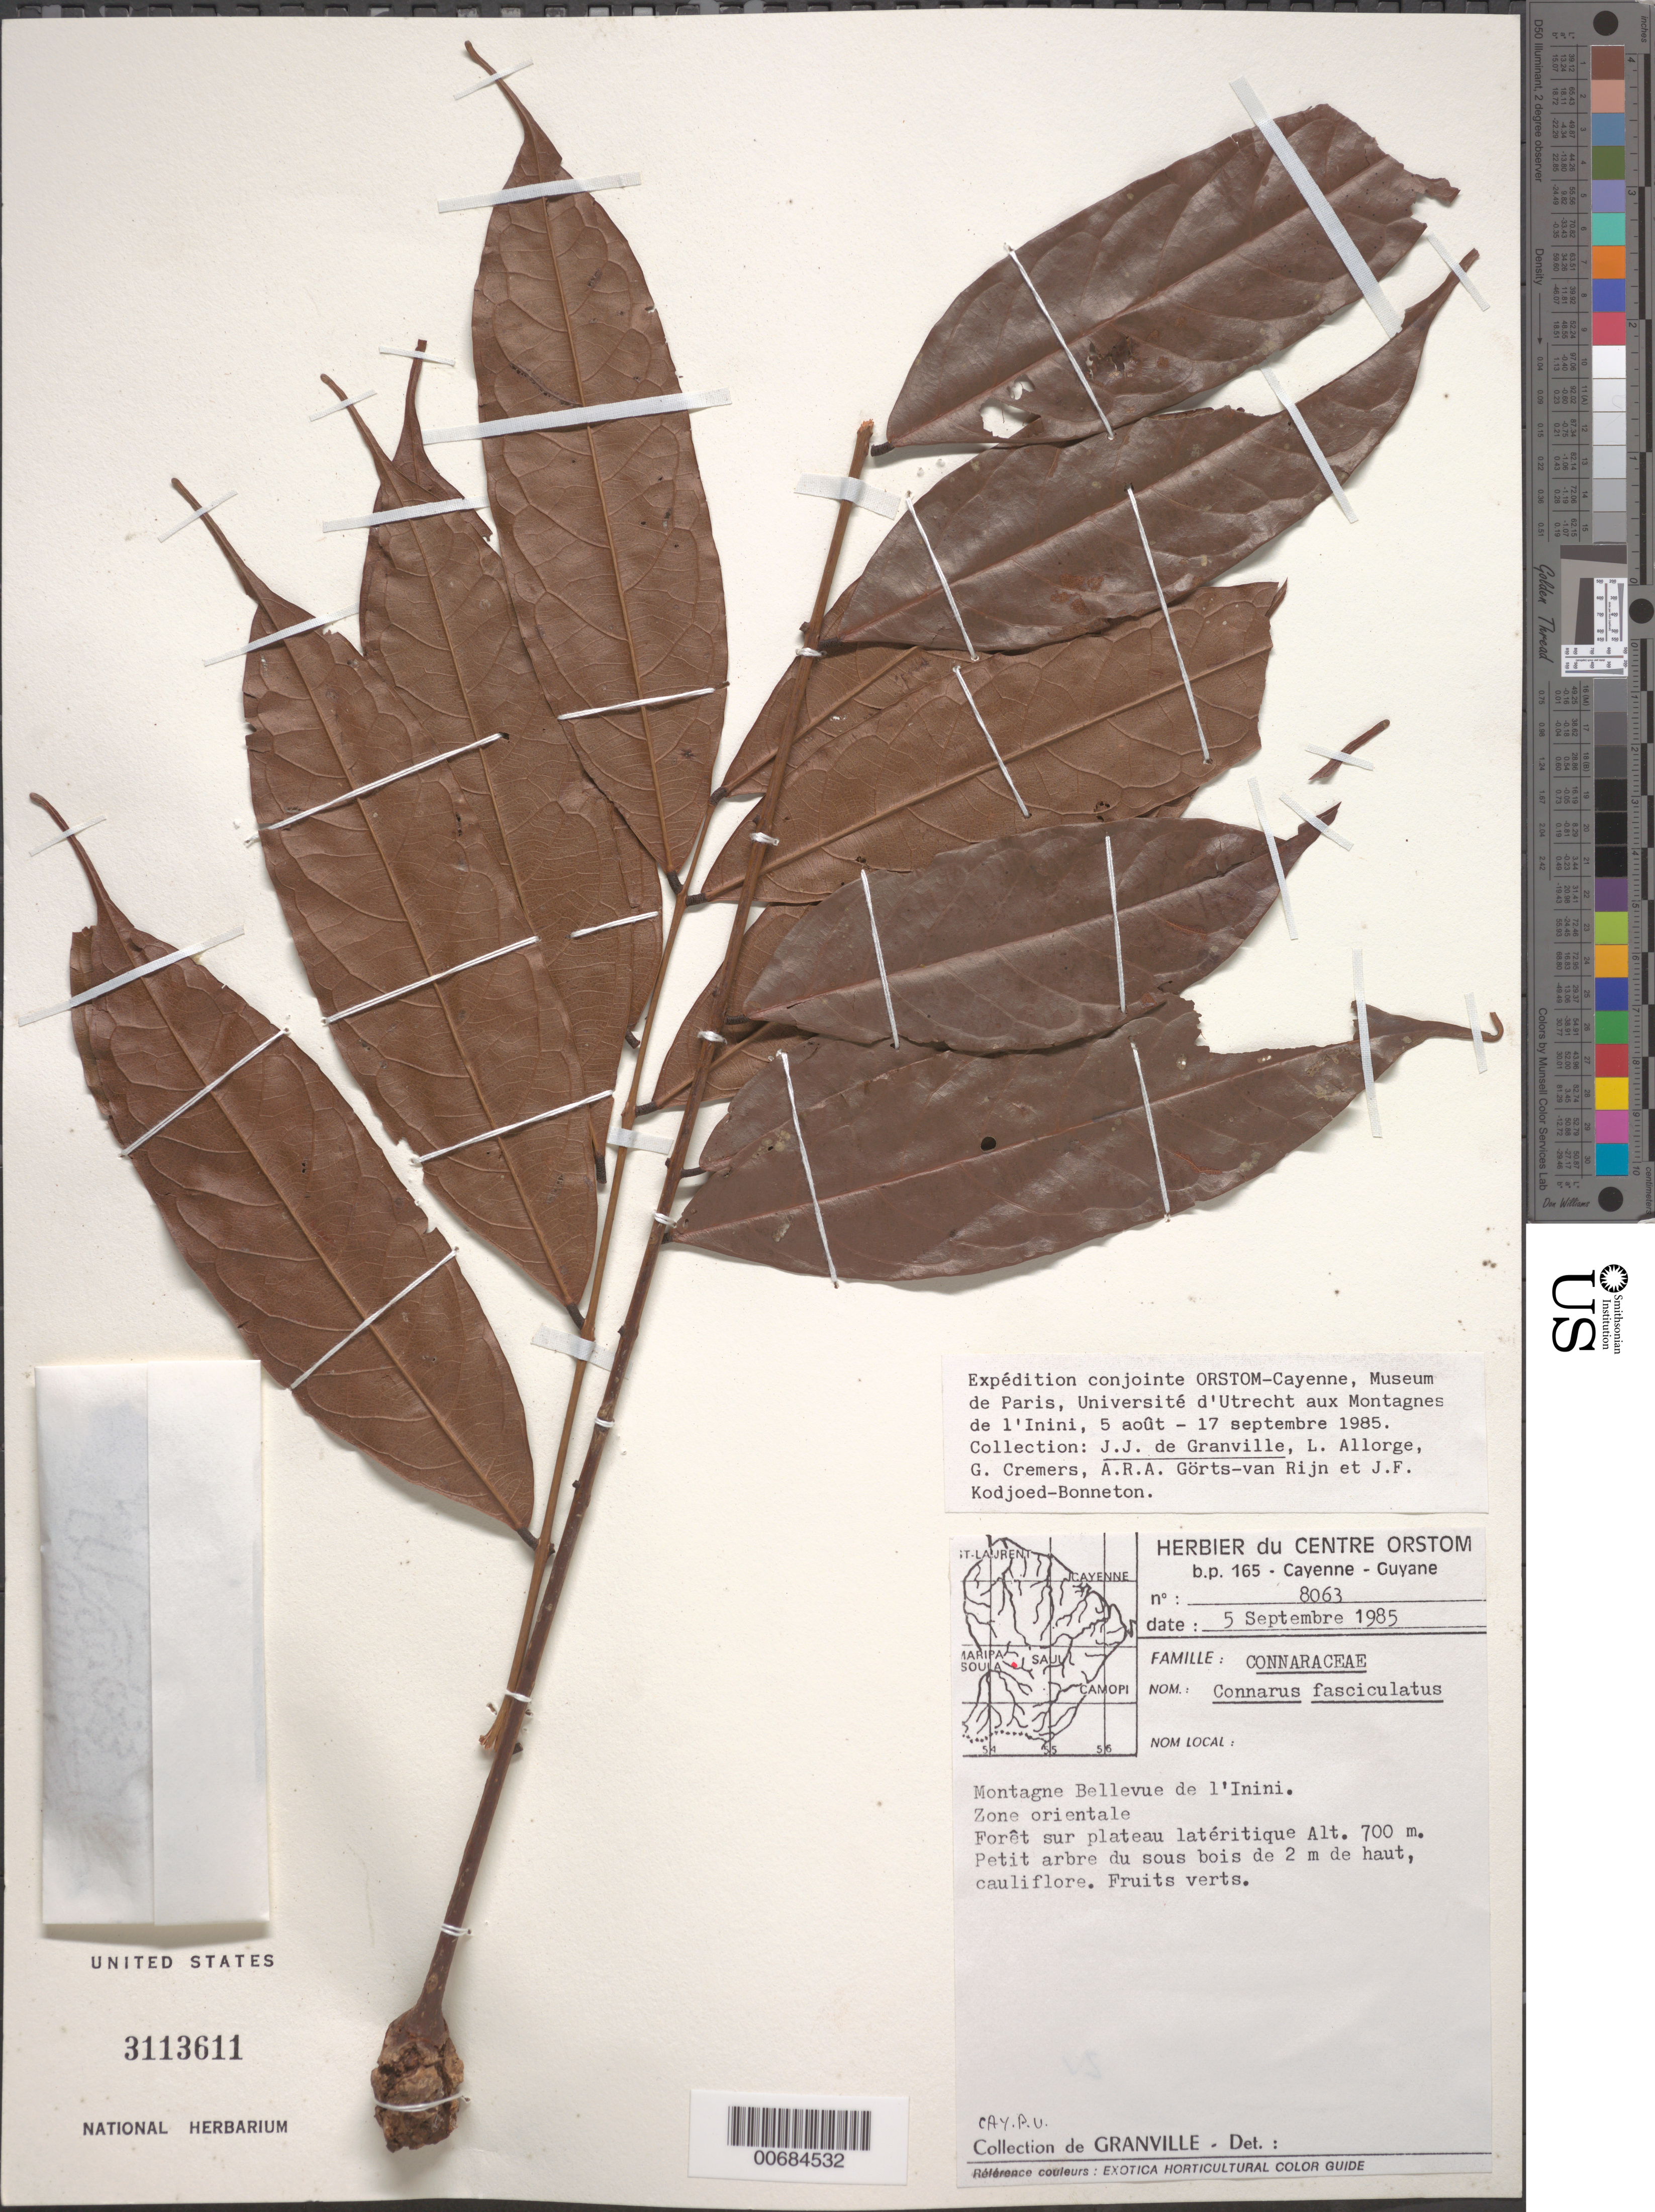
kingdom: Plantae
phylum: Tracheophyta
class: Magnoliopsida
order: Oxalidales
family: Connaraceae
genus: Connarus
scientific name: Connarus fasciculatus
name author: (DC.) Planch.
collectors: J.-J. de Granville, L. Allorge, G. Cremers, A. .R. A. Görts-van Rijn & J. Kodjoed-Bonneton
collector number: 8063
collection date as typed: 5-Sep-85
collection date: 1985-09-05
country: French Guiana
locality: Montagnes Bellevue de l'Inini, zone orientale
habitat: Forêt sur plateau latéritique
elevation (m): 700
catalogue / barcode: US 3113611